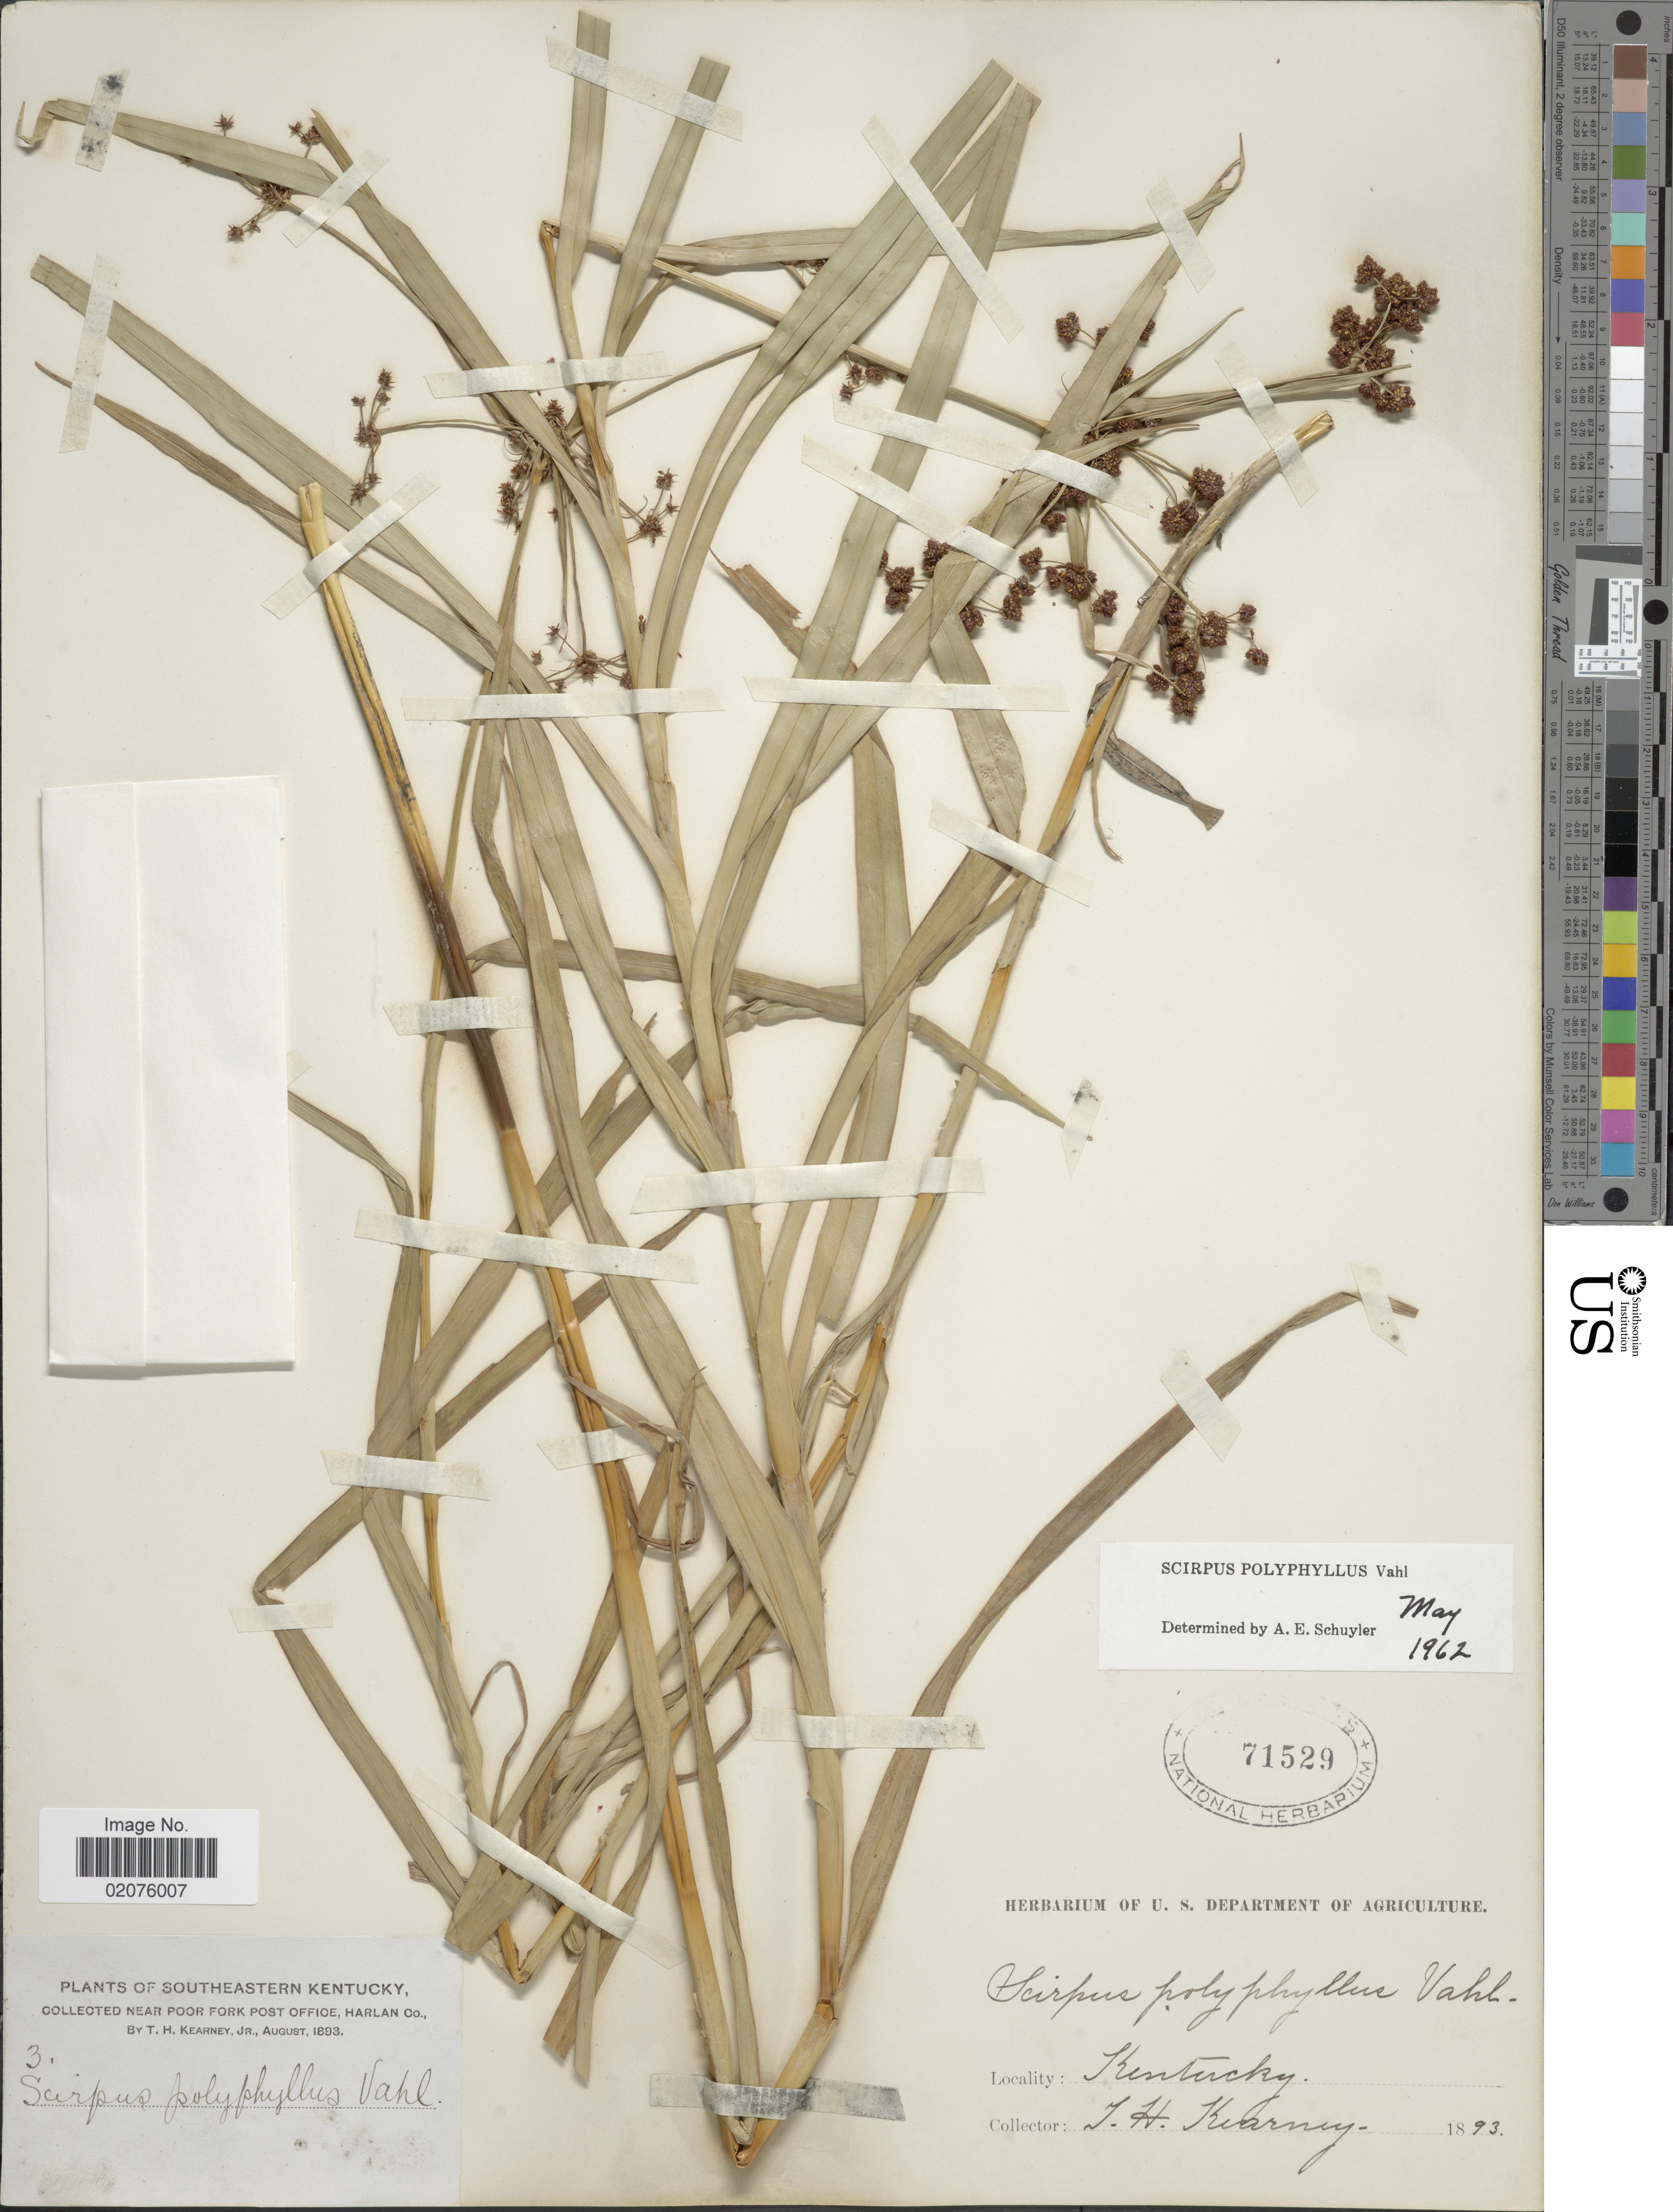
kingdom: Plantae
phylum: Tracheophyta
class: Liliopsida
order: Poales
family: Cyperaceae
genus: Scirpus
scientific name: Scirpus polyphyllus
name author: Vahl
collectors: T. H. Kearney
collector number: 3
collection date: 1893-08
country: United States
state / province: Kentucky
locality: Near Poor Fork Post office, Harlan Co.Southeastern Kentucky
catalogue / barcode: US 71529